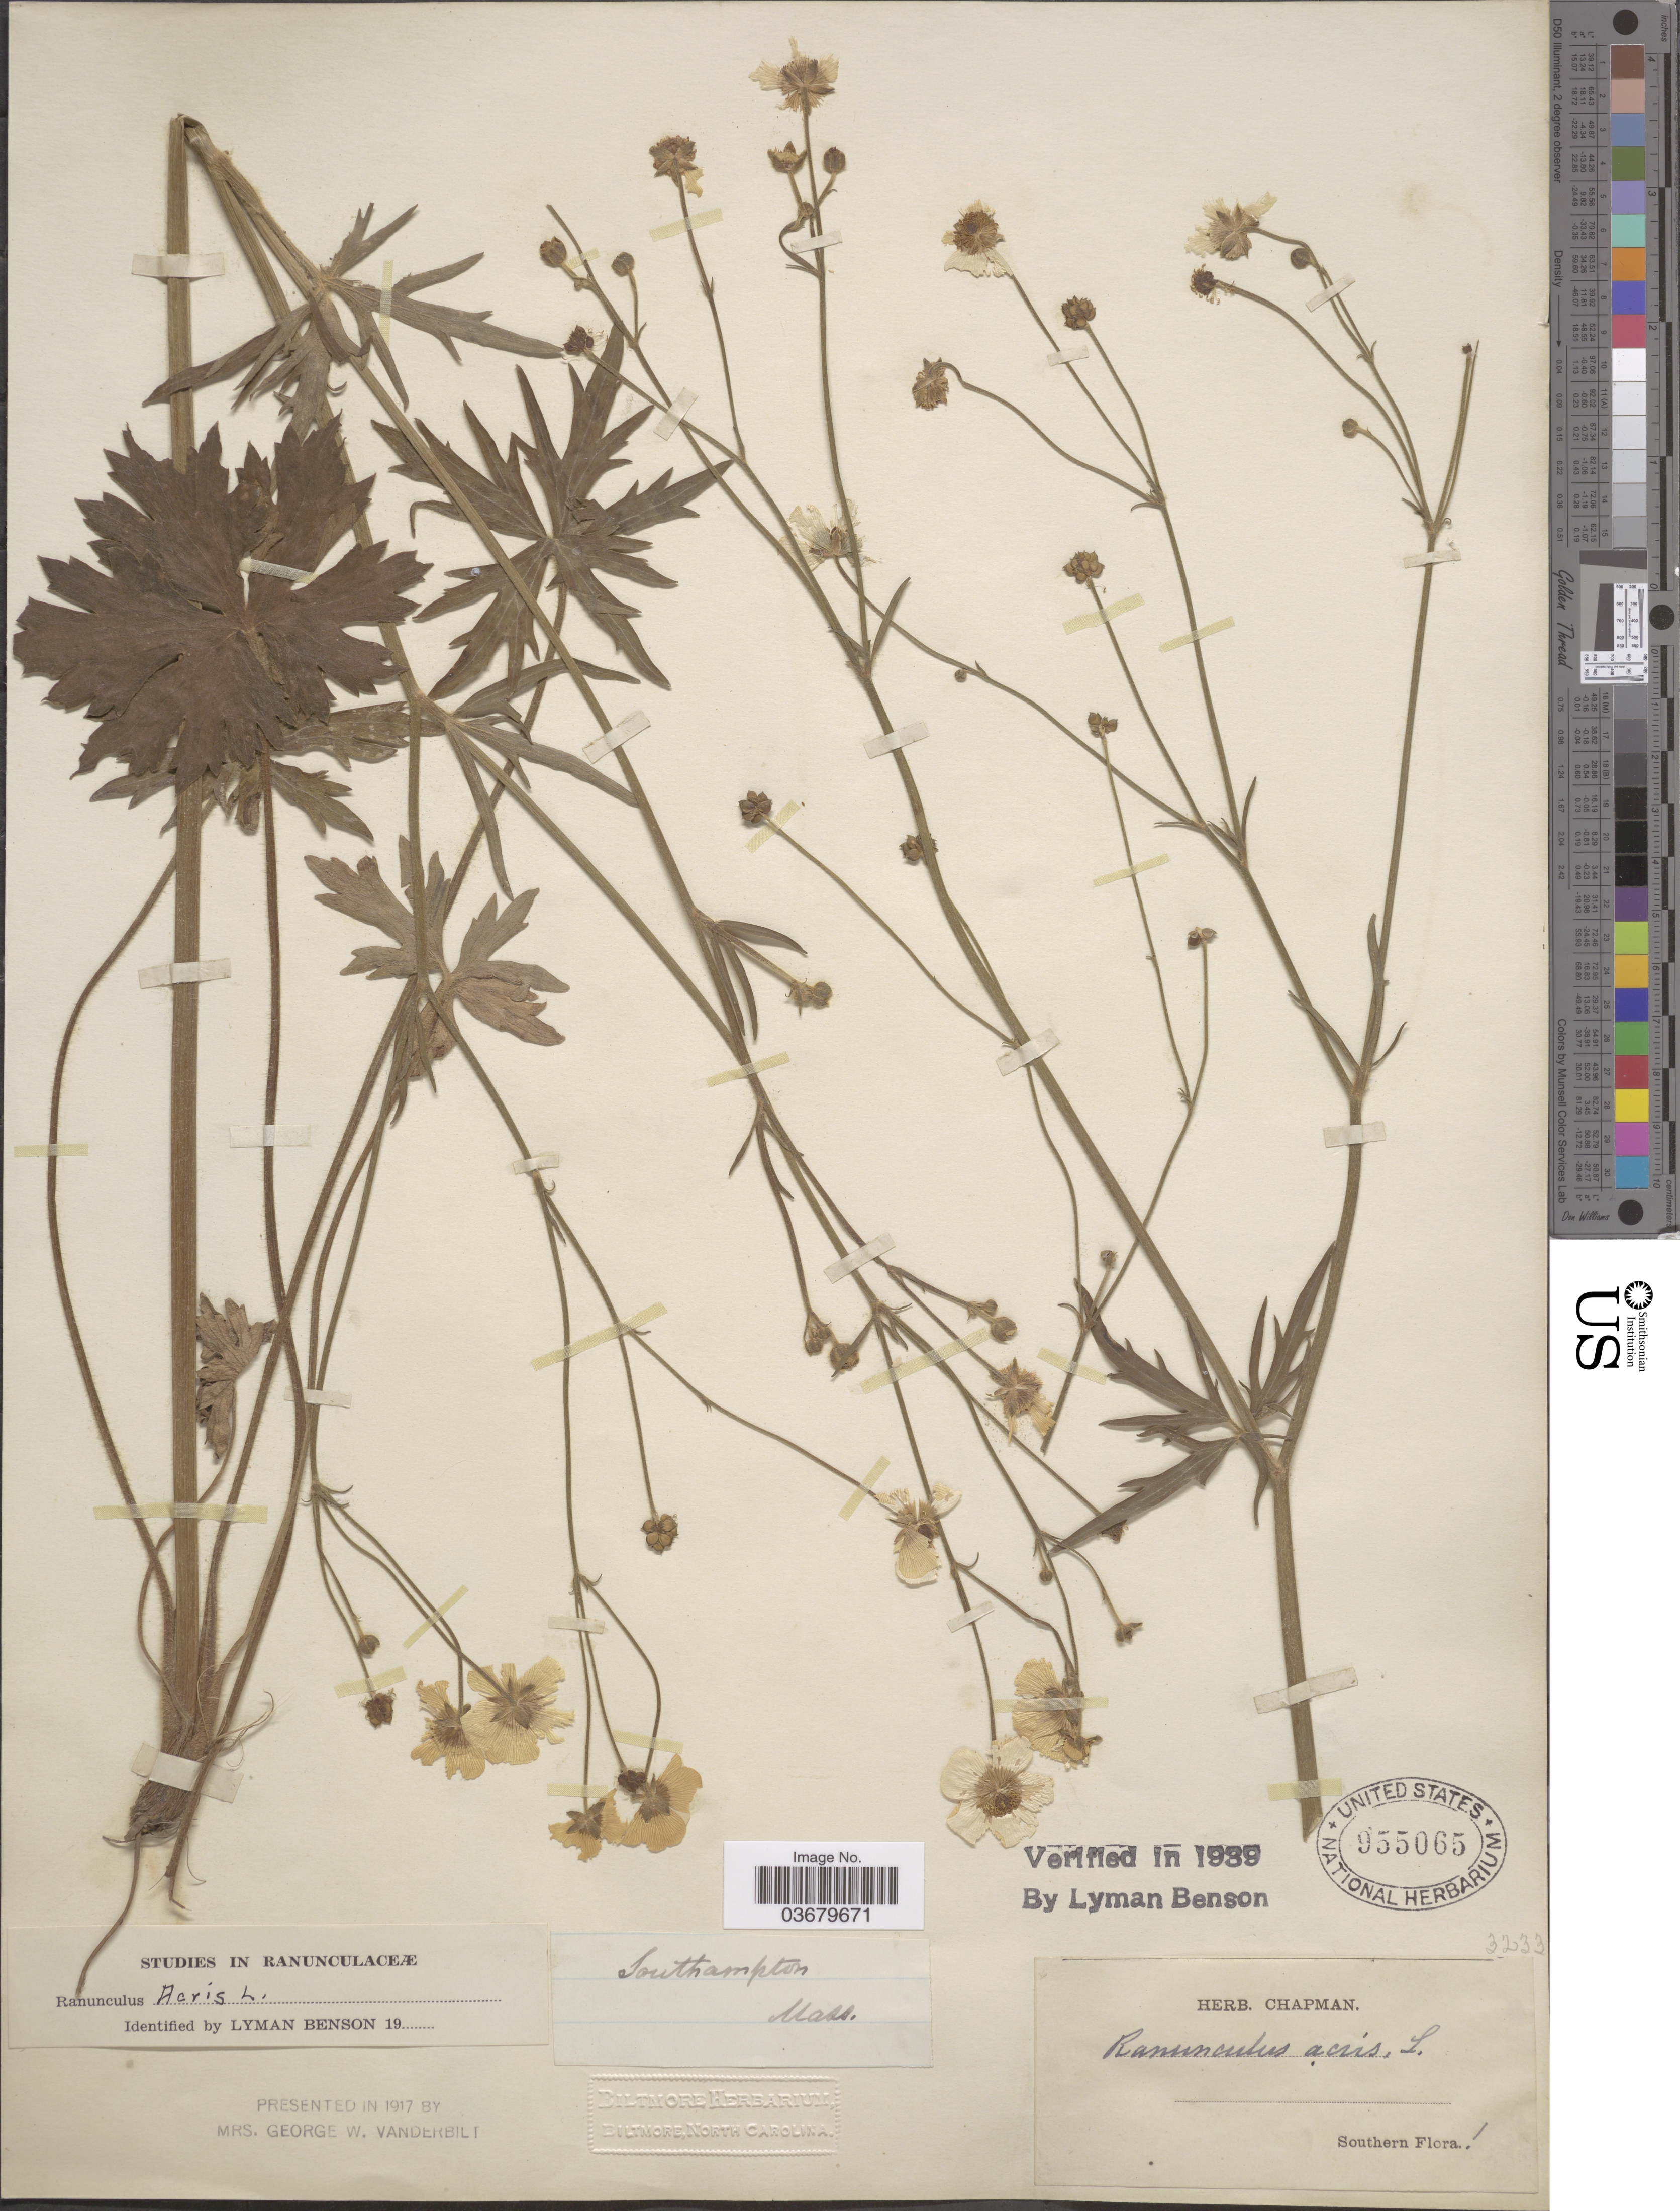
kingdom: Plantae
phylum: Tracheophyta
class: Magnoliopsida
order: Ranunculales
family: Ranunculaceae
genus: Ranunculus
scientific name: Ranunculus acris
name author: L.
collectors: ex herb. Chapman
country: United States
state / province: Massachusetts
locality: Southampton. Southern.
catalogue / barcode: US 955065